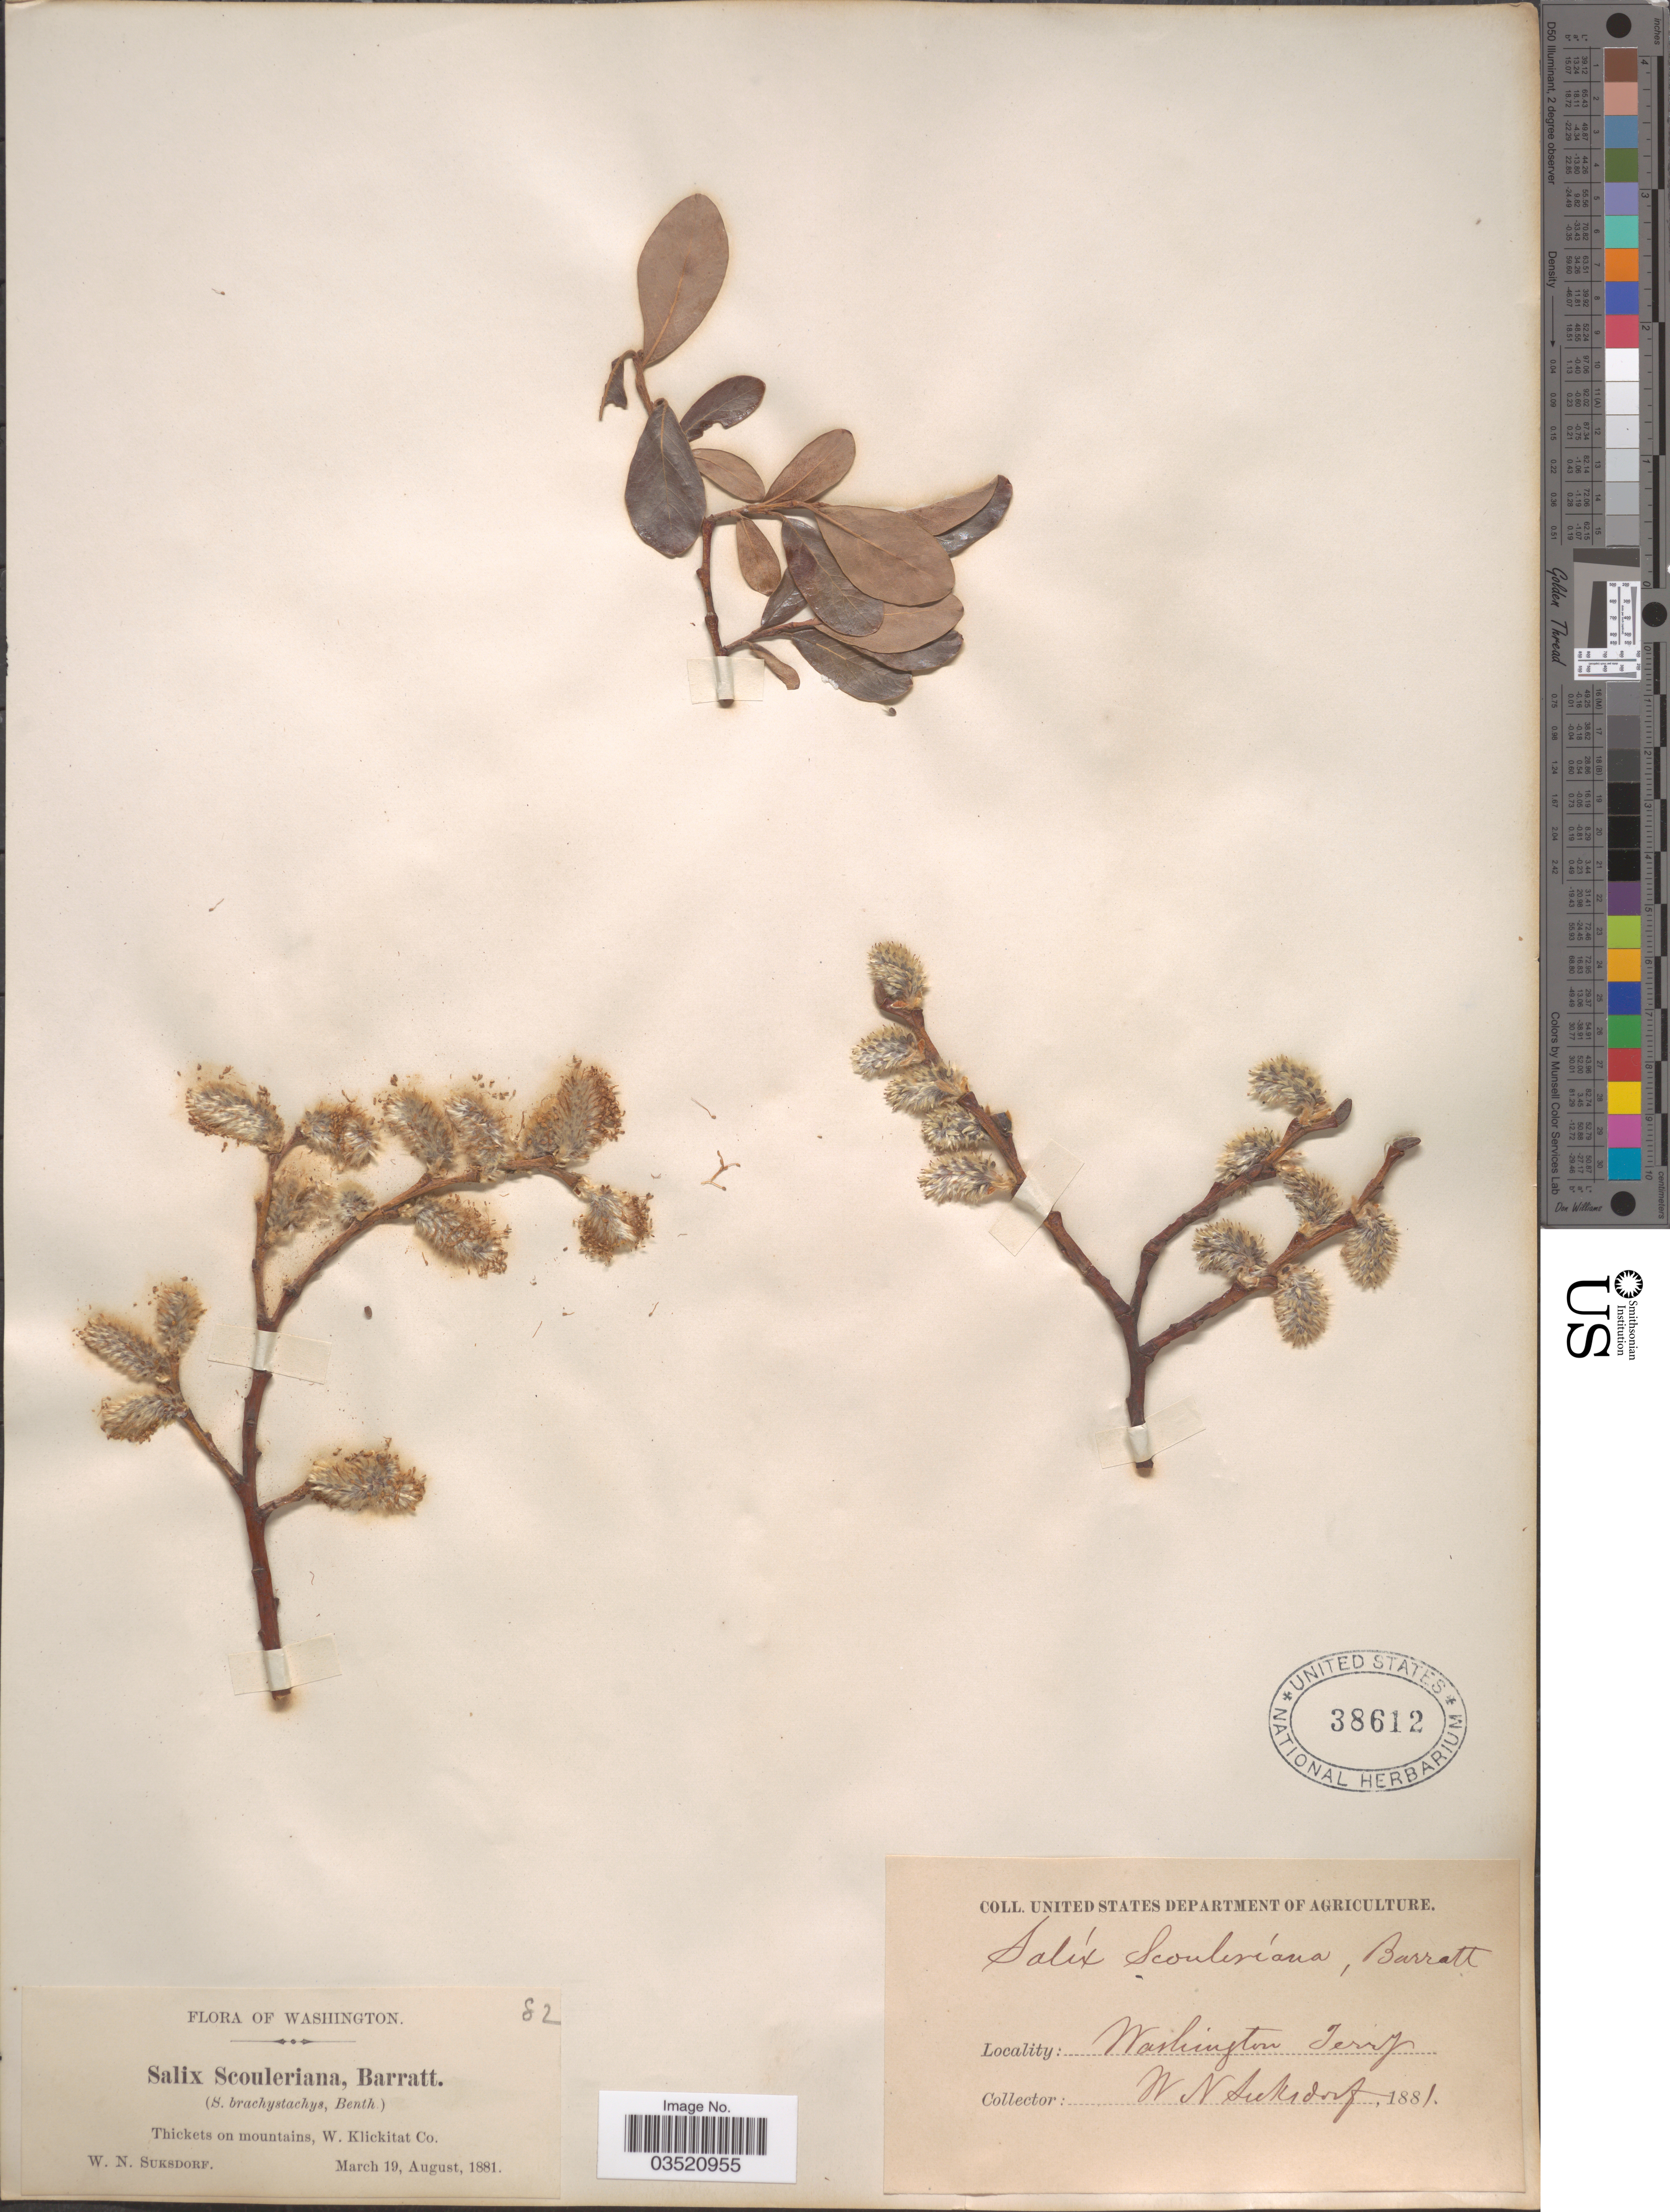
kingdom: Plantae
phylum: Tracheophyta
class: Magnoliopsida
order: Malpighiales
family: Salicaceae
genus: Salix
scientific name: Salix scouleriana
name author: Barratt ex Hook.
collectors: W. N. Suksdorf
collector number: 82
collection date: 1881-03-19/1881-08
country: United States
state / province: Washington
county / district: Klickitat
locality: Thickets on mountains, W. Klickitat Co. Washington Territ.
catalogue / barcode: US 38612